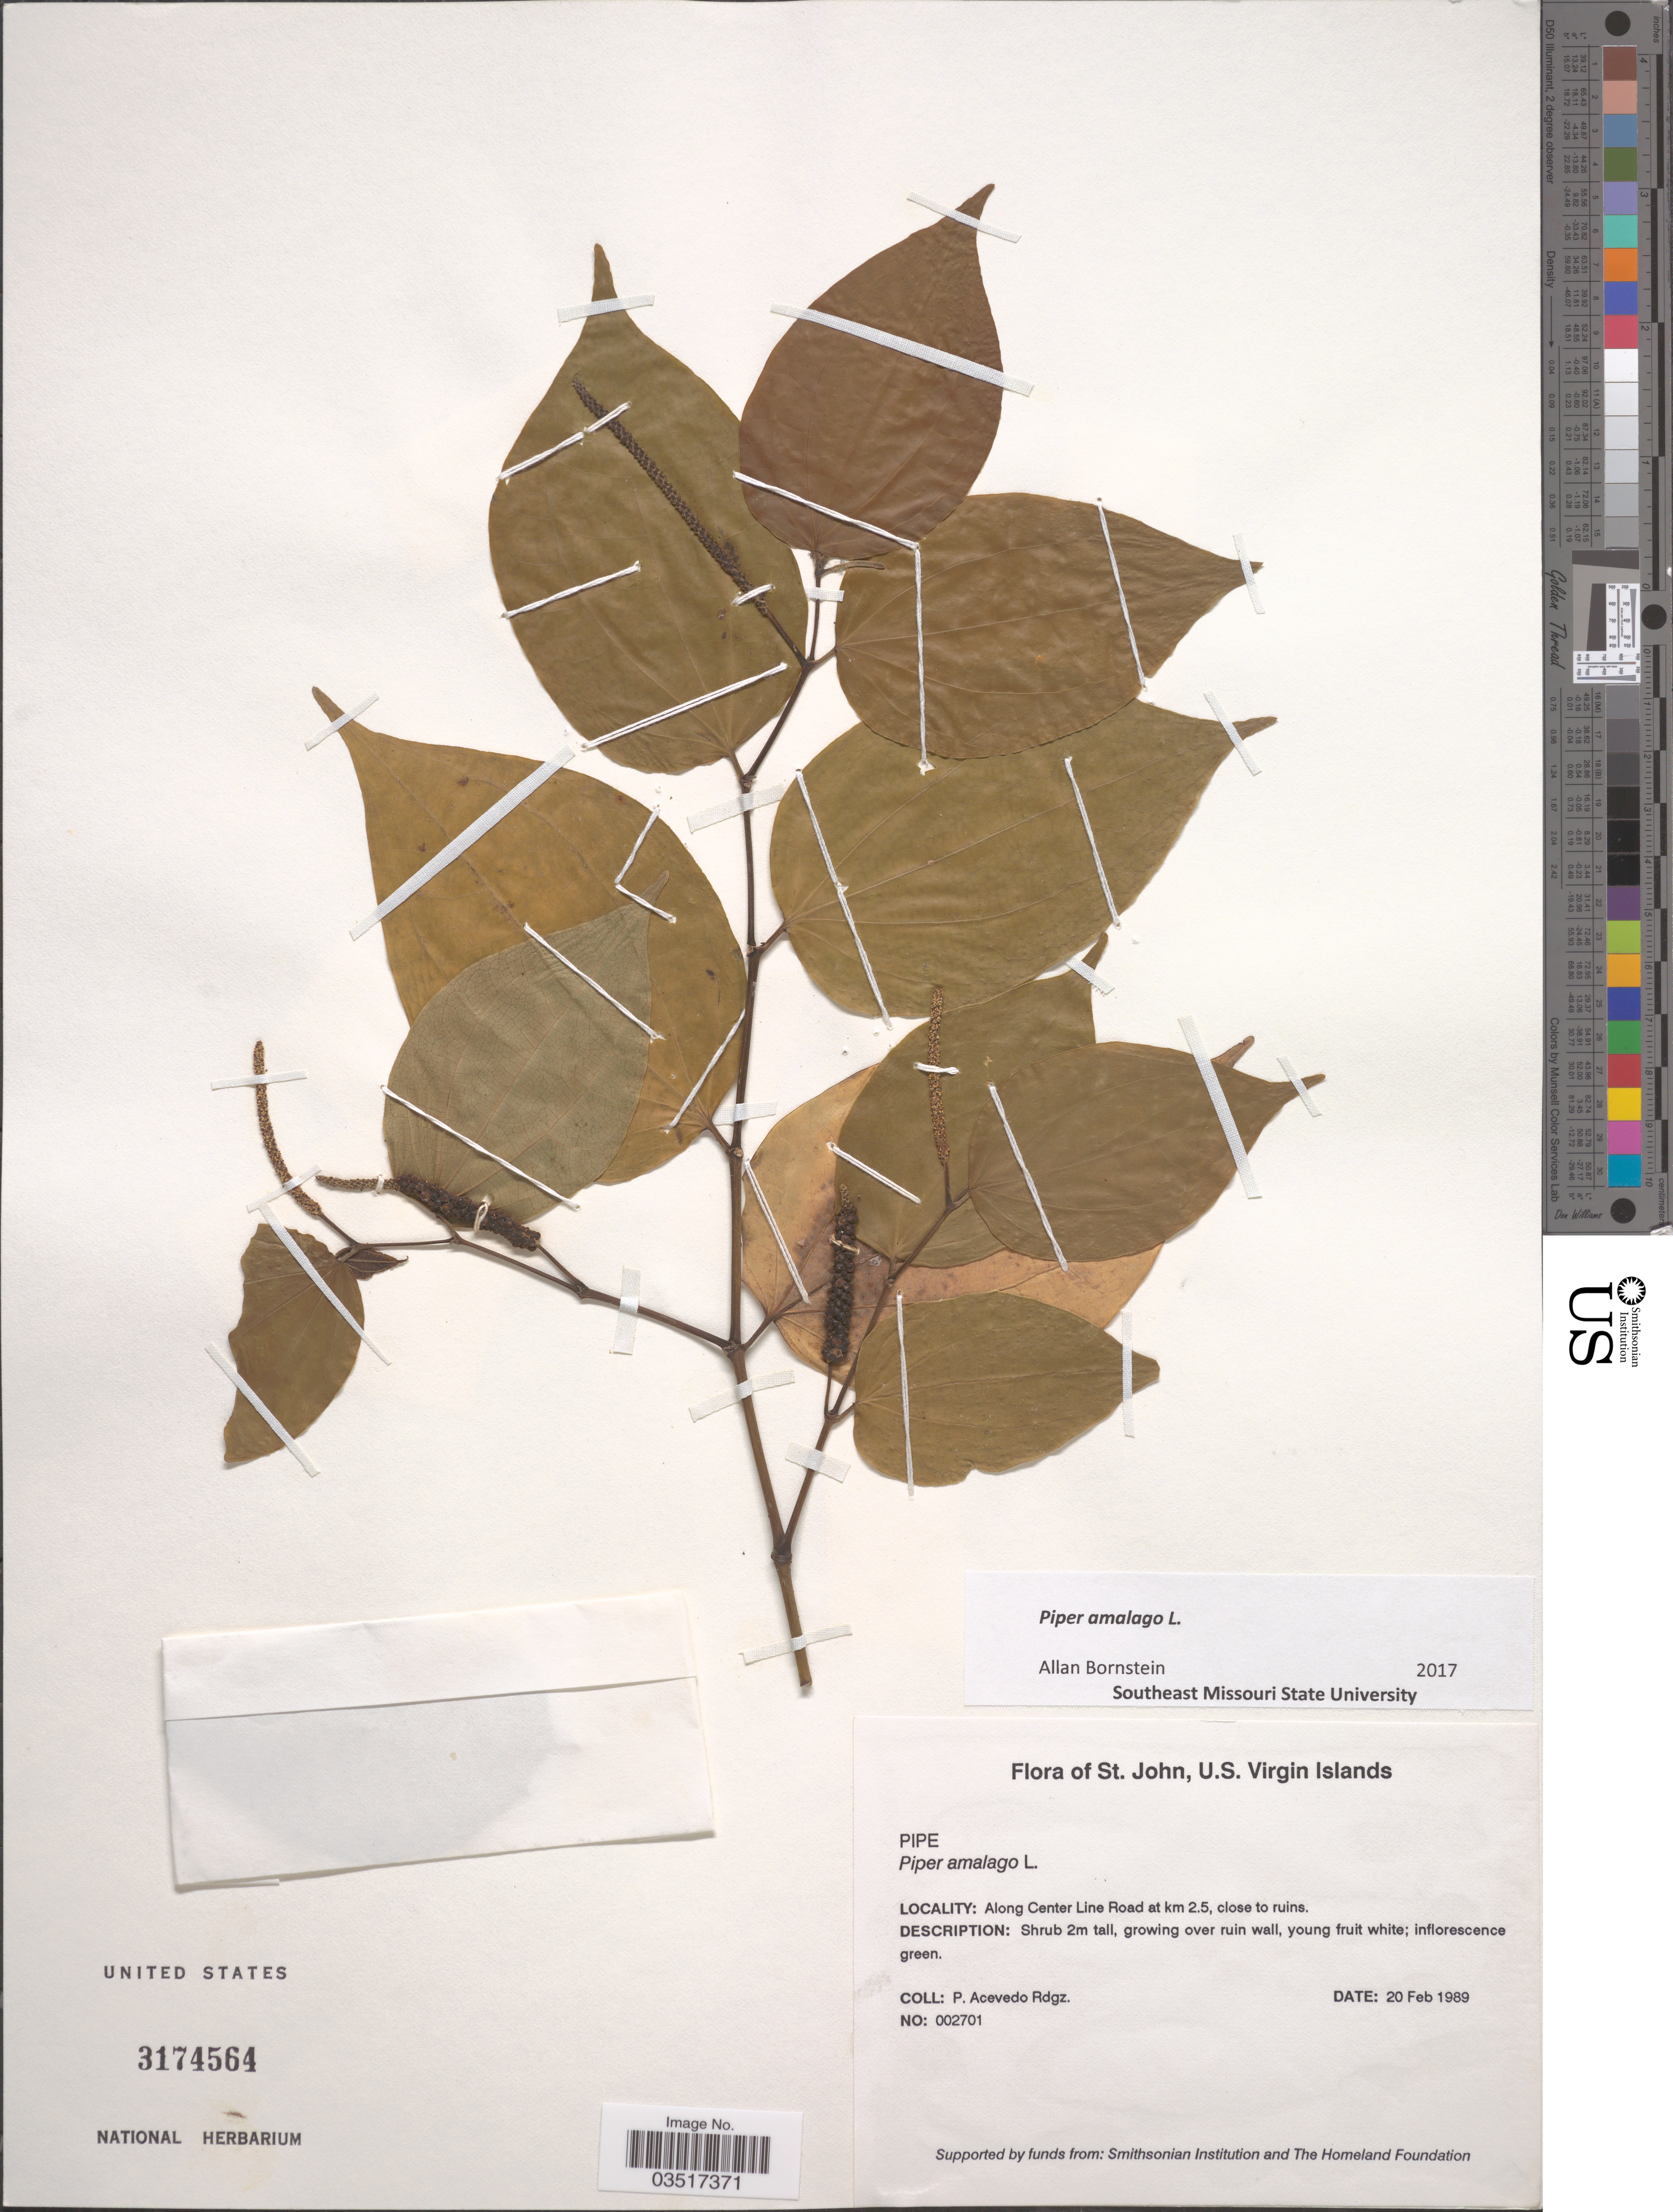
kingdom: Plantae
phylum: Tracheophyta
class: Magnoliopsida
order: Piperales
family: Piperaceae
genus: Piper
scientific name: Piper amalago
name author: L.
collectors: P. Acevedo-Rodr.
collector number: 002701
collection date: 1989-02-20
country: U.S. Virgin Islands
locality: St. John. Along Center Line Road at km 2.5, close to ruins.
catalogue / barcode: US 3174564